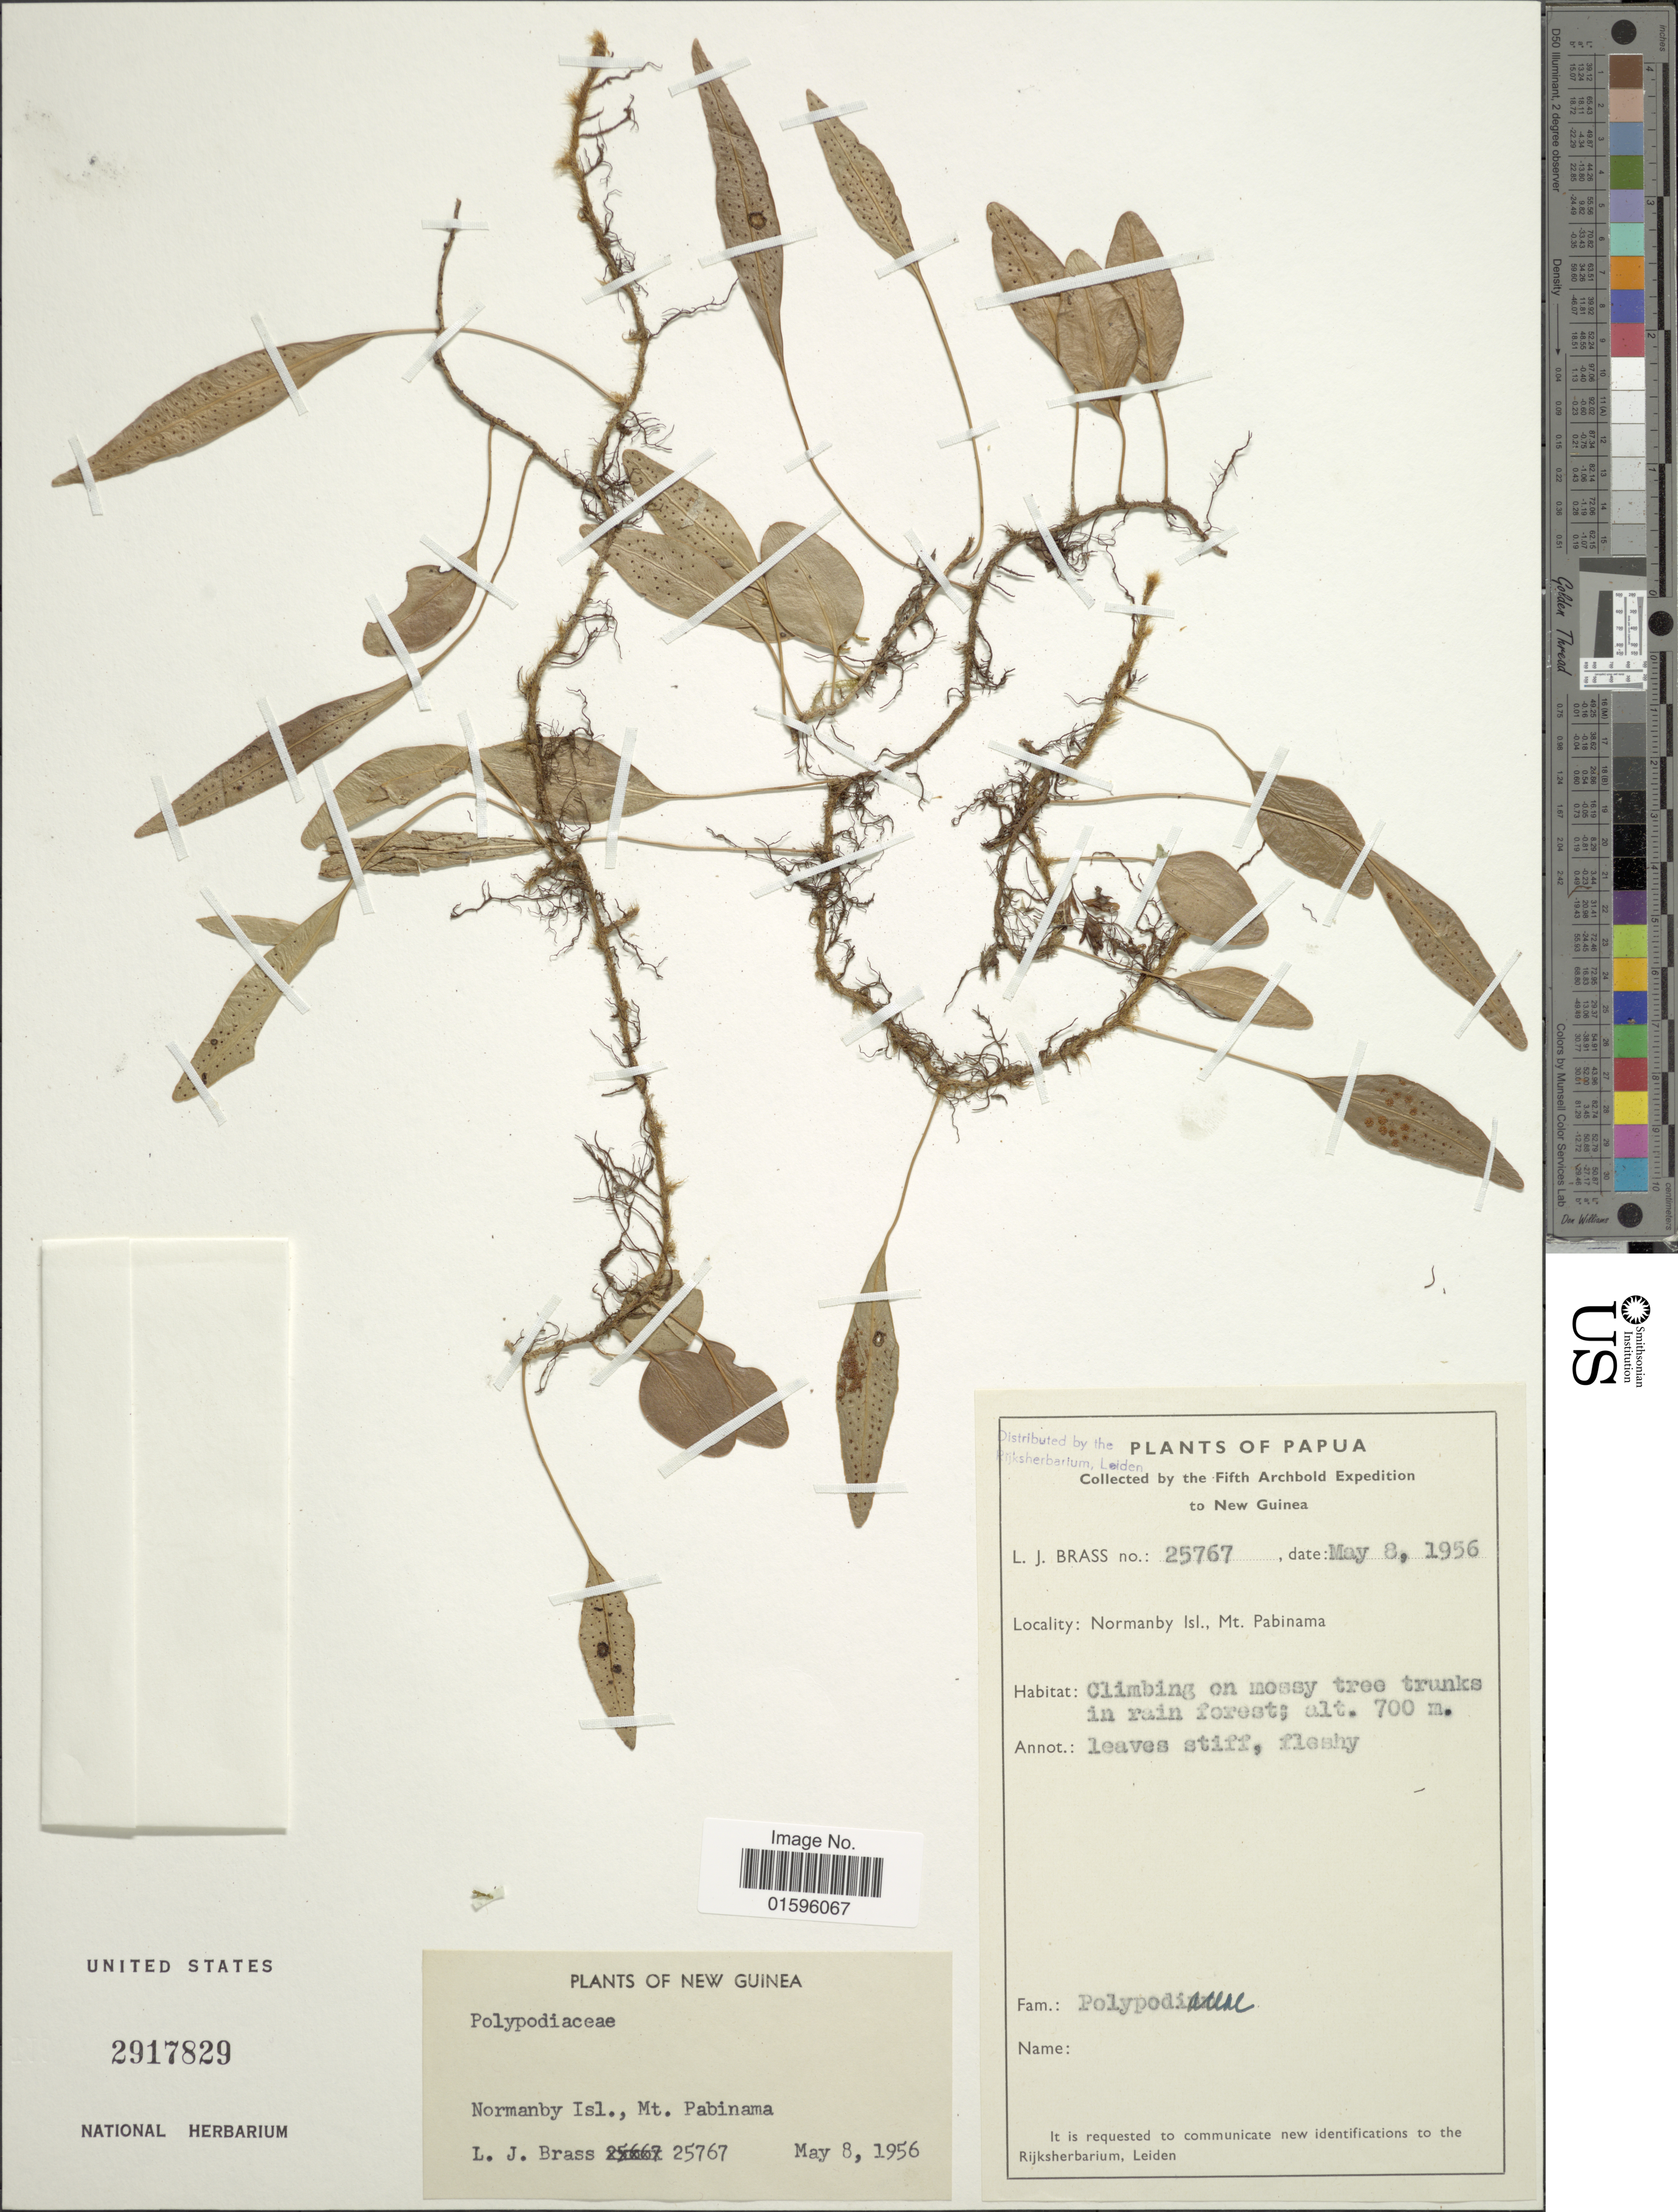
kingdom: Plantae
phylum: Tracheophyta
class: Polypodiopsida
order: Polypodiales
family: Polypodiaceae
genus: Polypodium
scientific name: Polypodium sp.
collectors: L. J. Brass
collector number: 25767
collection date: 1956-05-08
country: Papua New Guinea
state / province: Milne Bay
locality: Papua, Normanby Isl., Mt. Pabinama, New Guinea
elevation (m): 700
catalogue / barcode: US 2917829